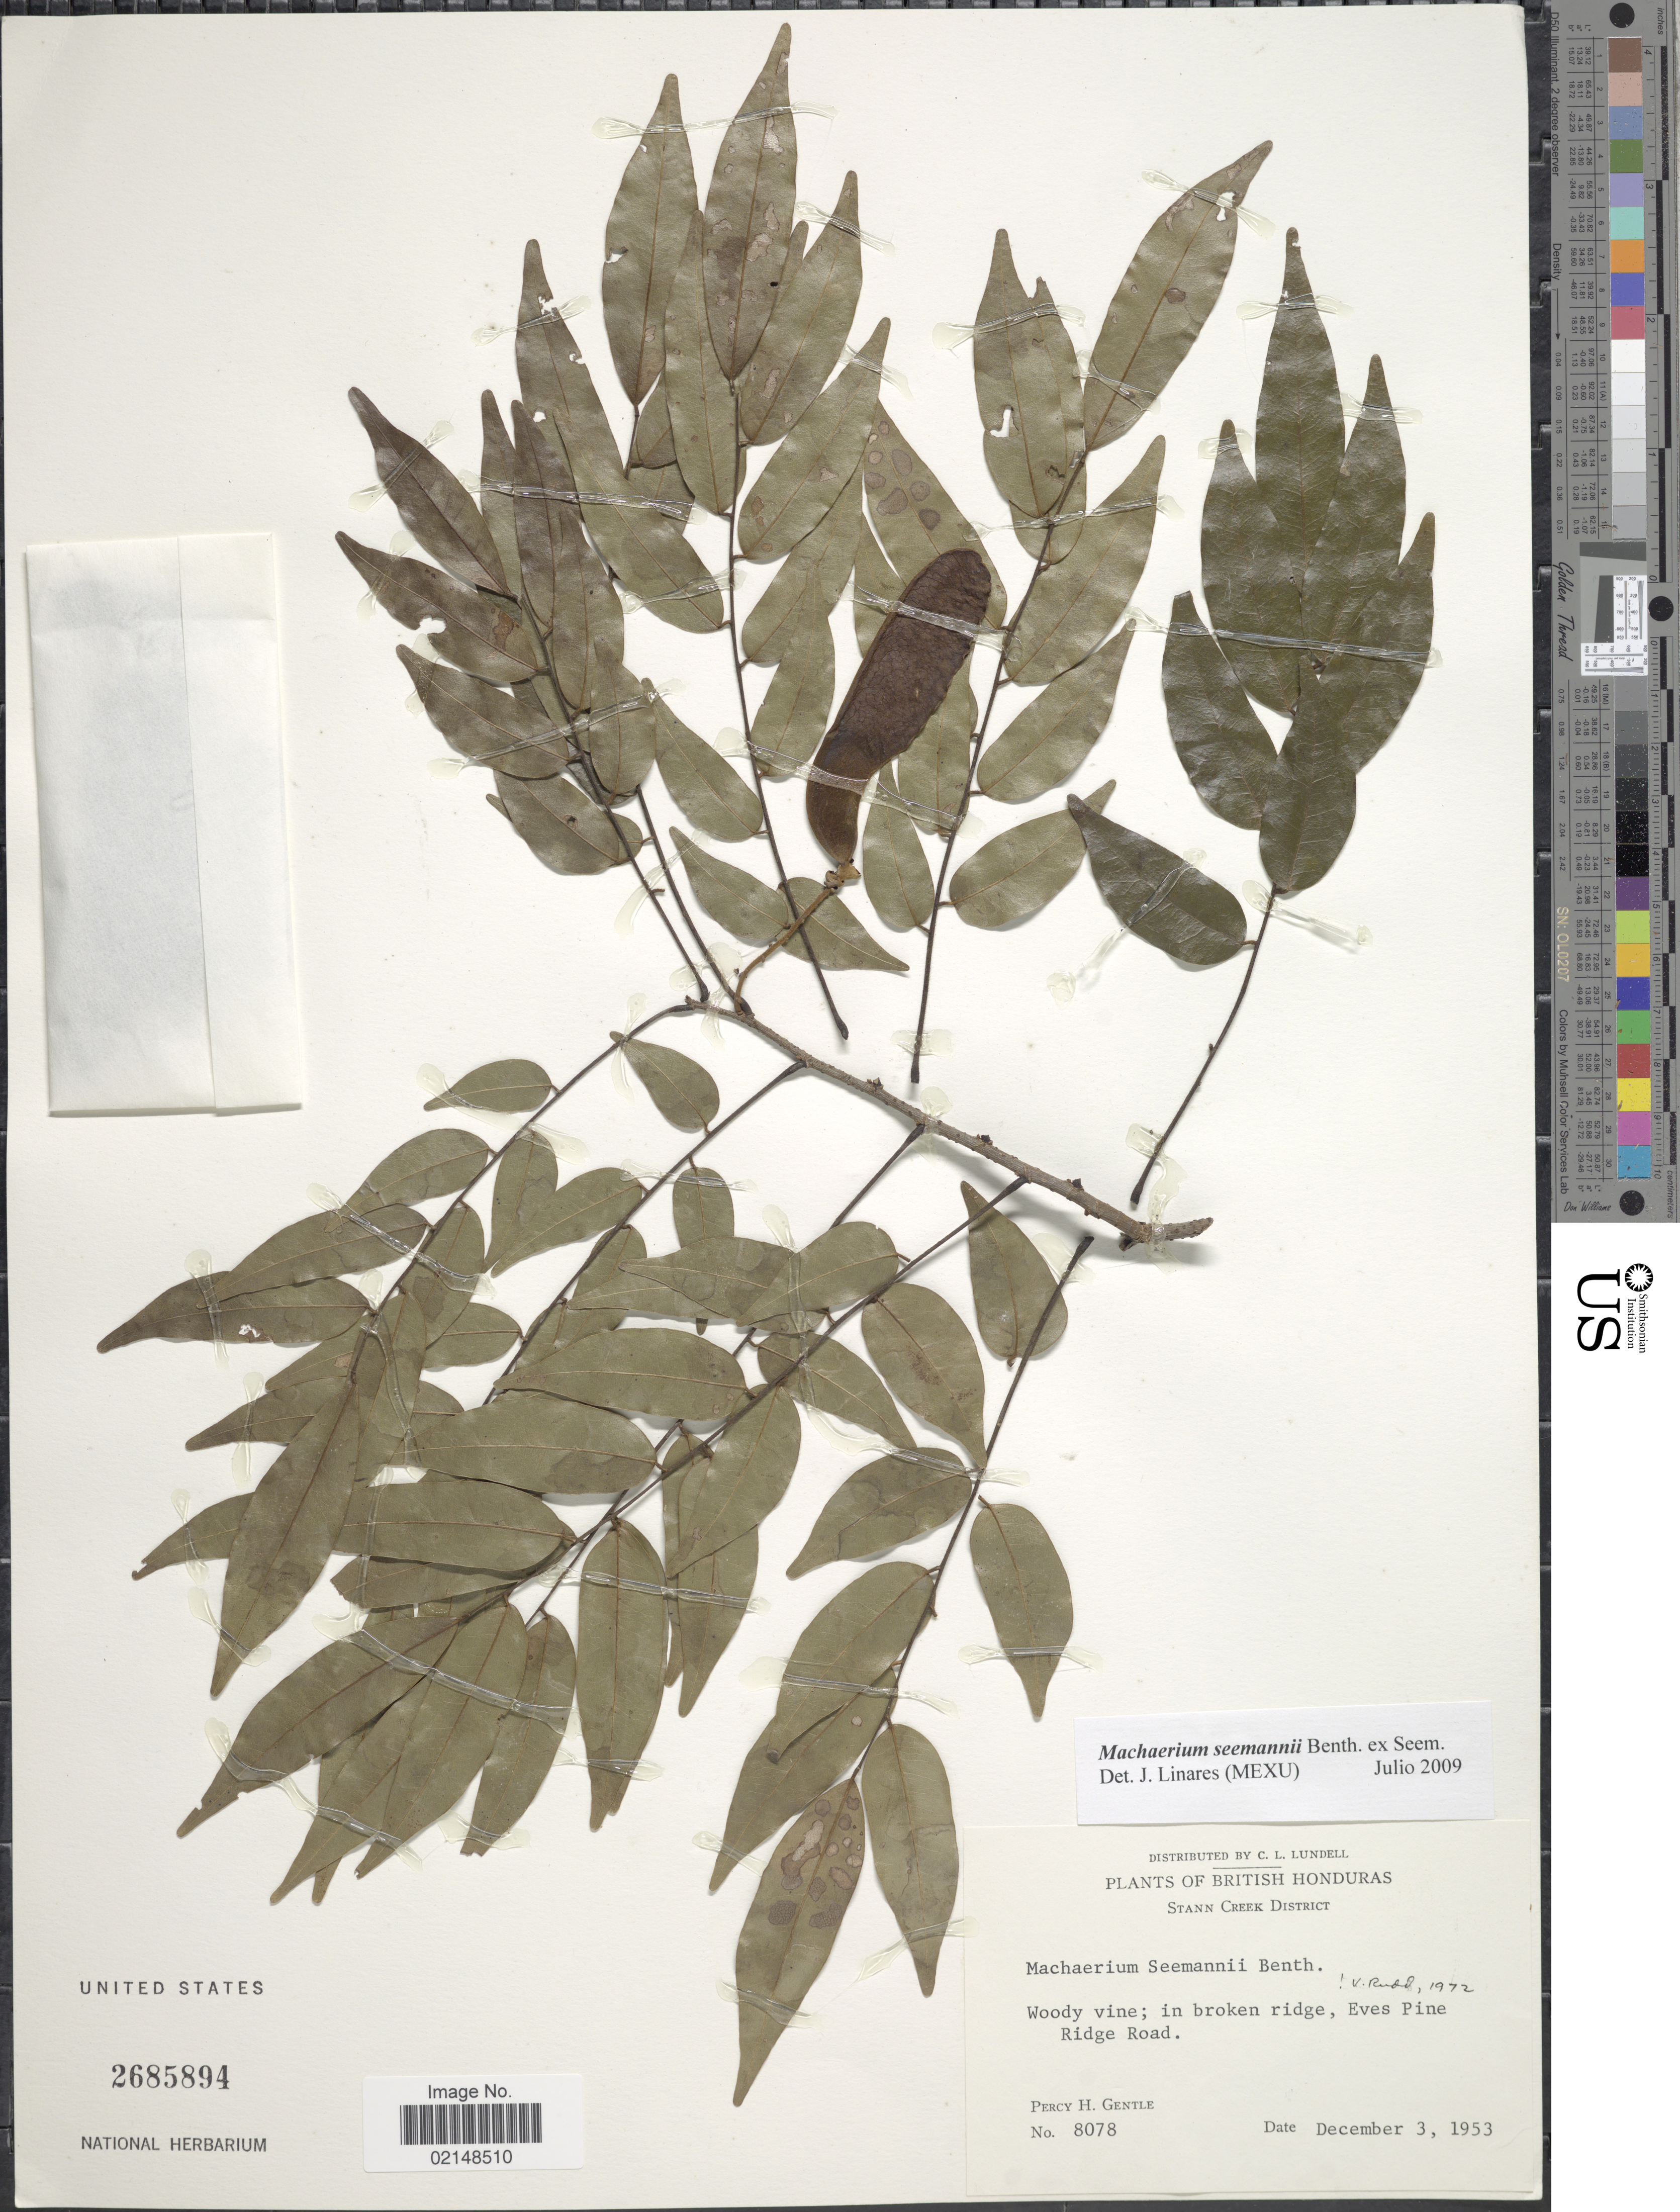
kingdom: Plantae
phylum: Tracheophyta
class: Magnoliopsida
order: Fabales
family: Fabaceae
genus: Machaerium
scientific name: Machaerium seemanni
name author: Benth. in Seem.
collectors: P. H. Gentle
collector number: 8078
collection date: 1953-12-03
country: Belize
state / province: Stann Creek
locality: Stann Creek District, Woody vine; in broken ridge, Eves Pine Ridge Road. British Honduras.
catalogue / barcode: US 2685894